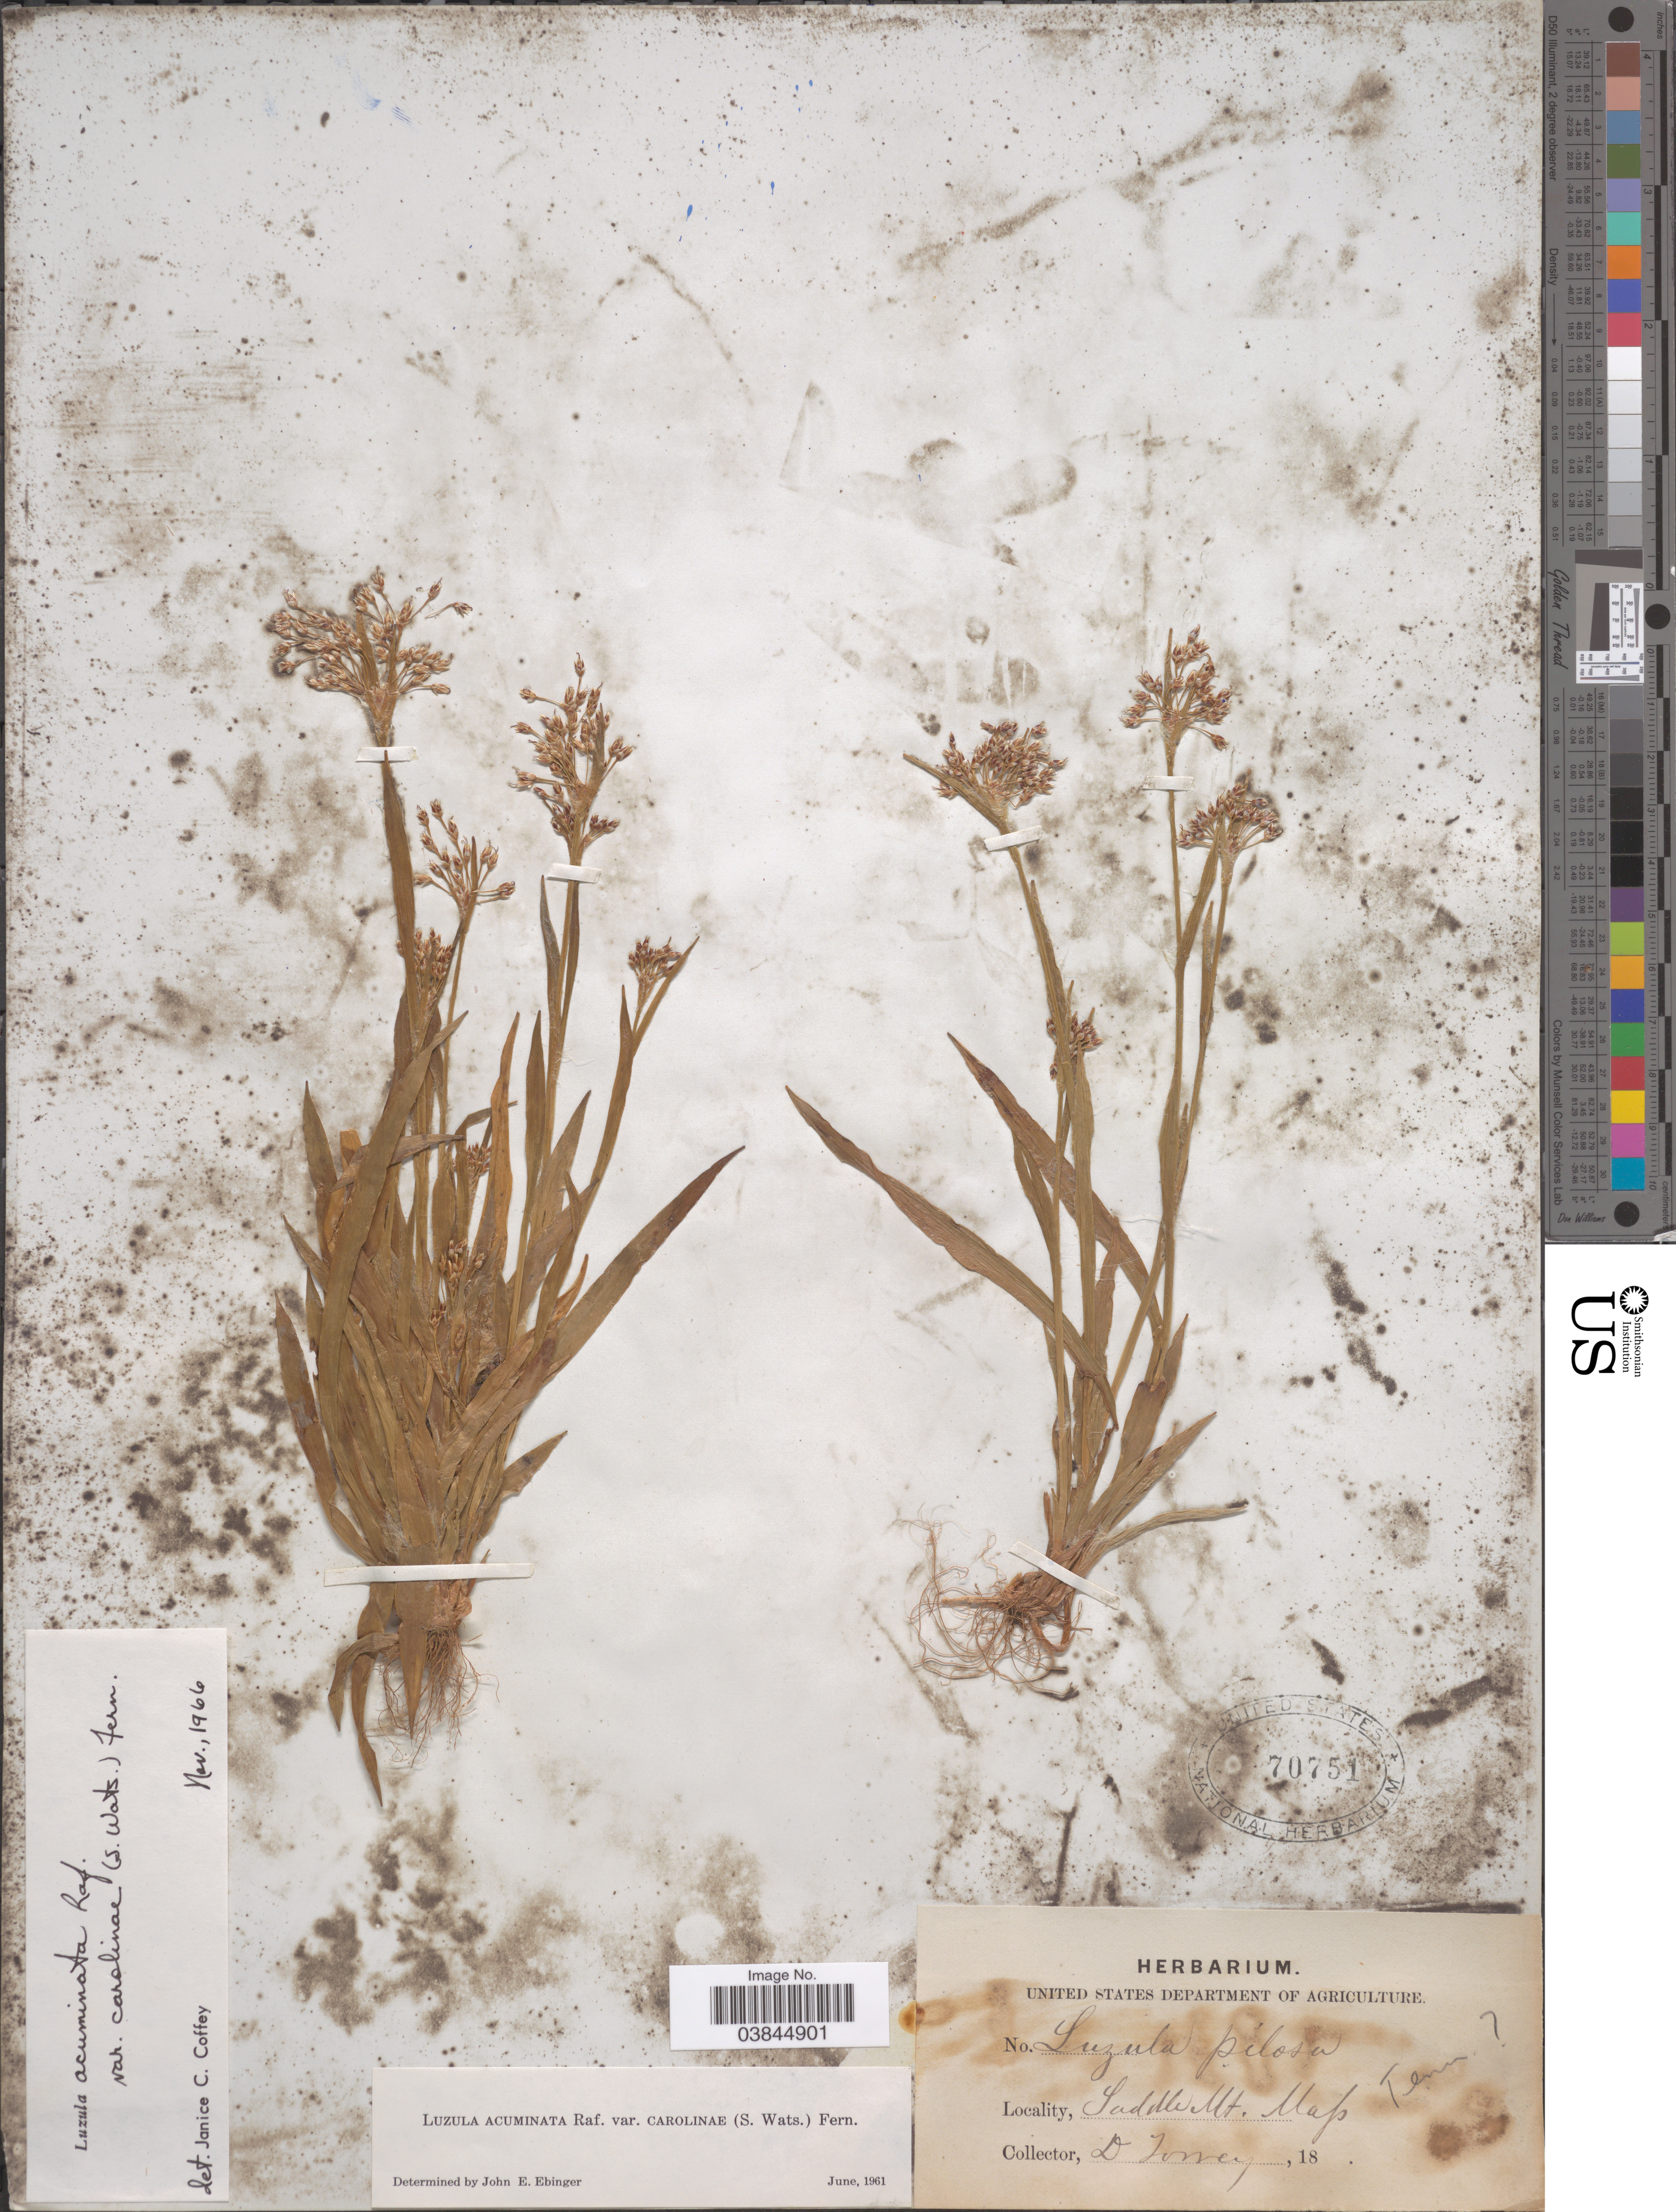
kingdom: Plantae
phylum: Tracheophyta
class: Liliopsida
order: Poales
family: Juncaceae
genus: Luzula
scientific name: Luzula acuminata var. carolinae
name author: (S. Watson) Fernald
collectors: D. Torrey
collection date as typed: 18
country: United States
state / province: Oregon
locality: Saddle Mt.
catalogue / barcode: US 70751